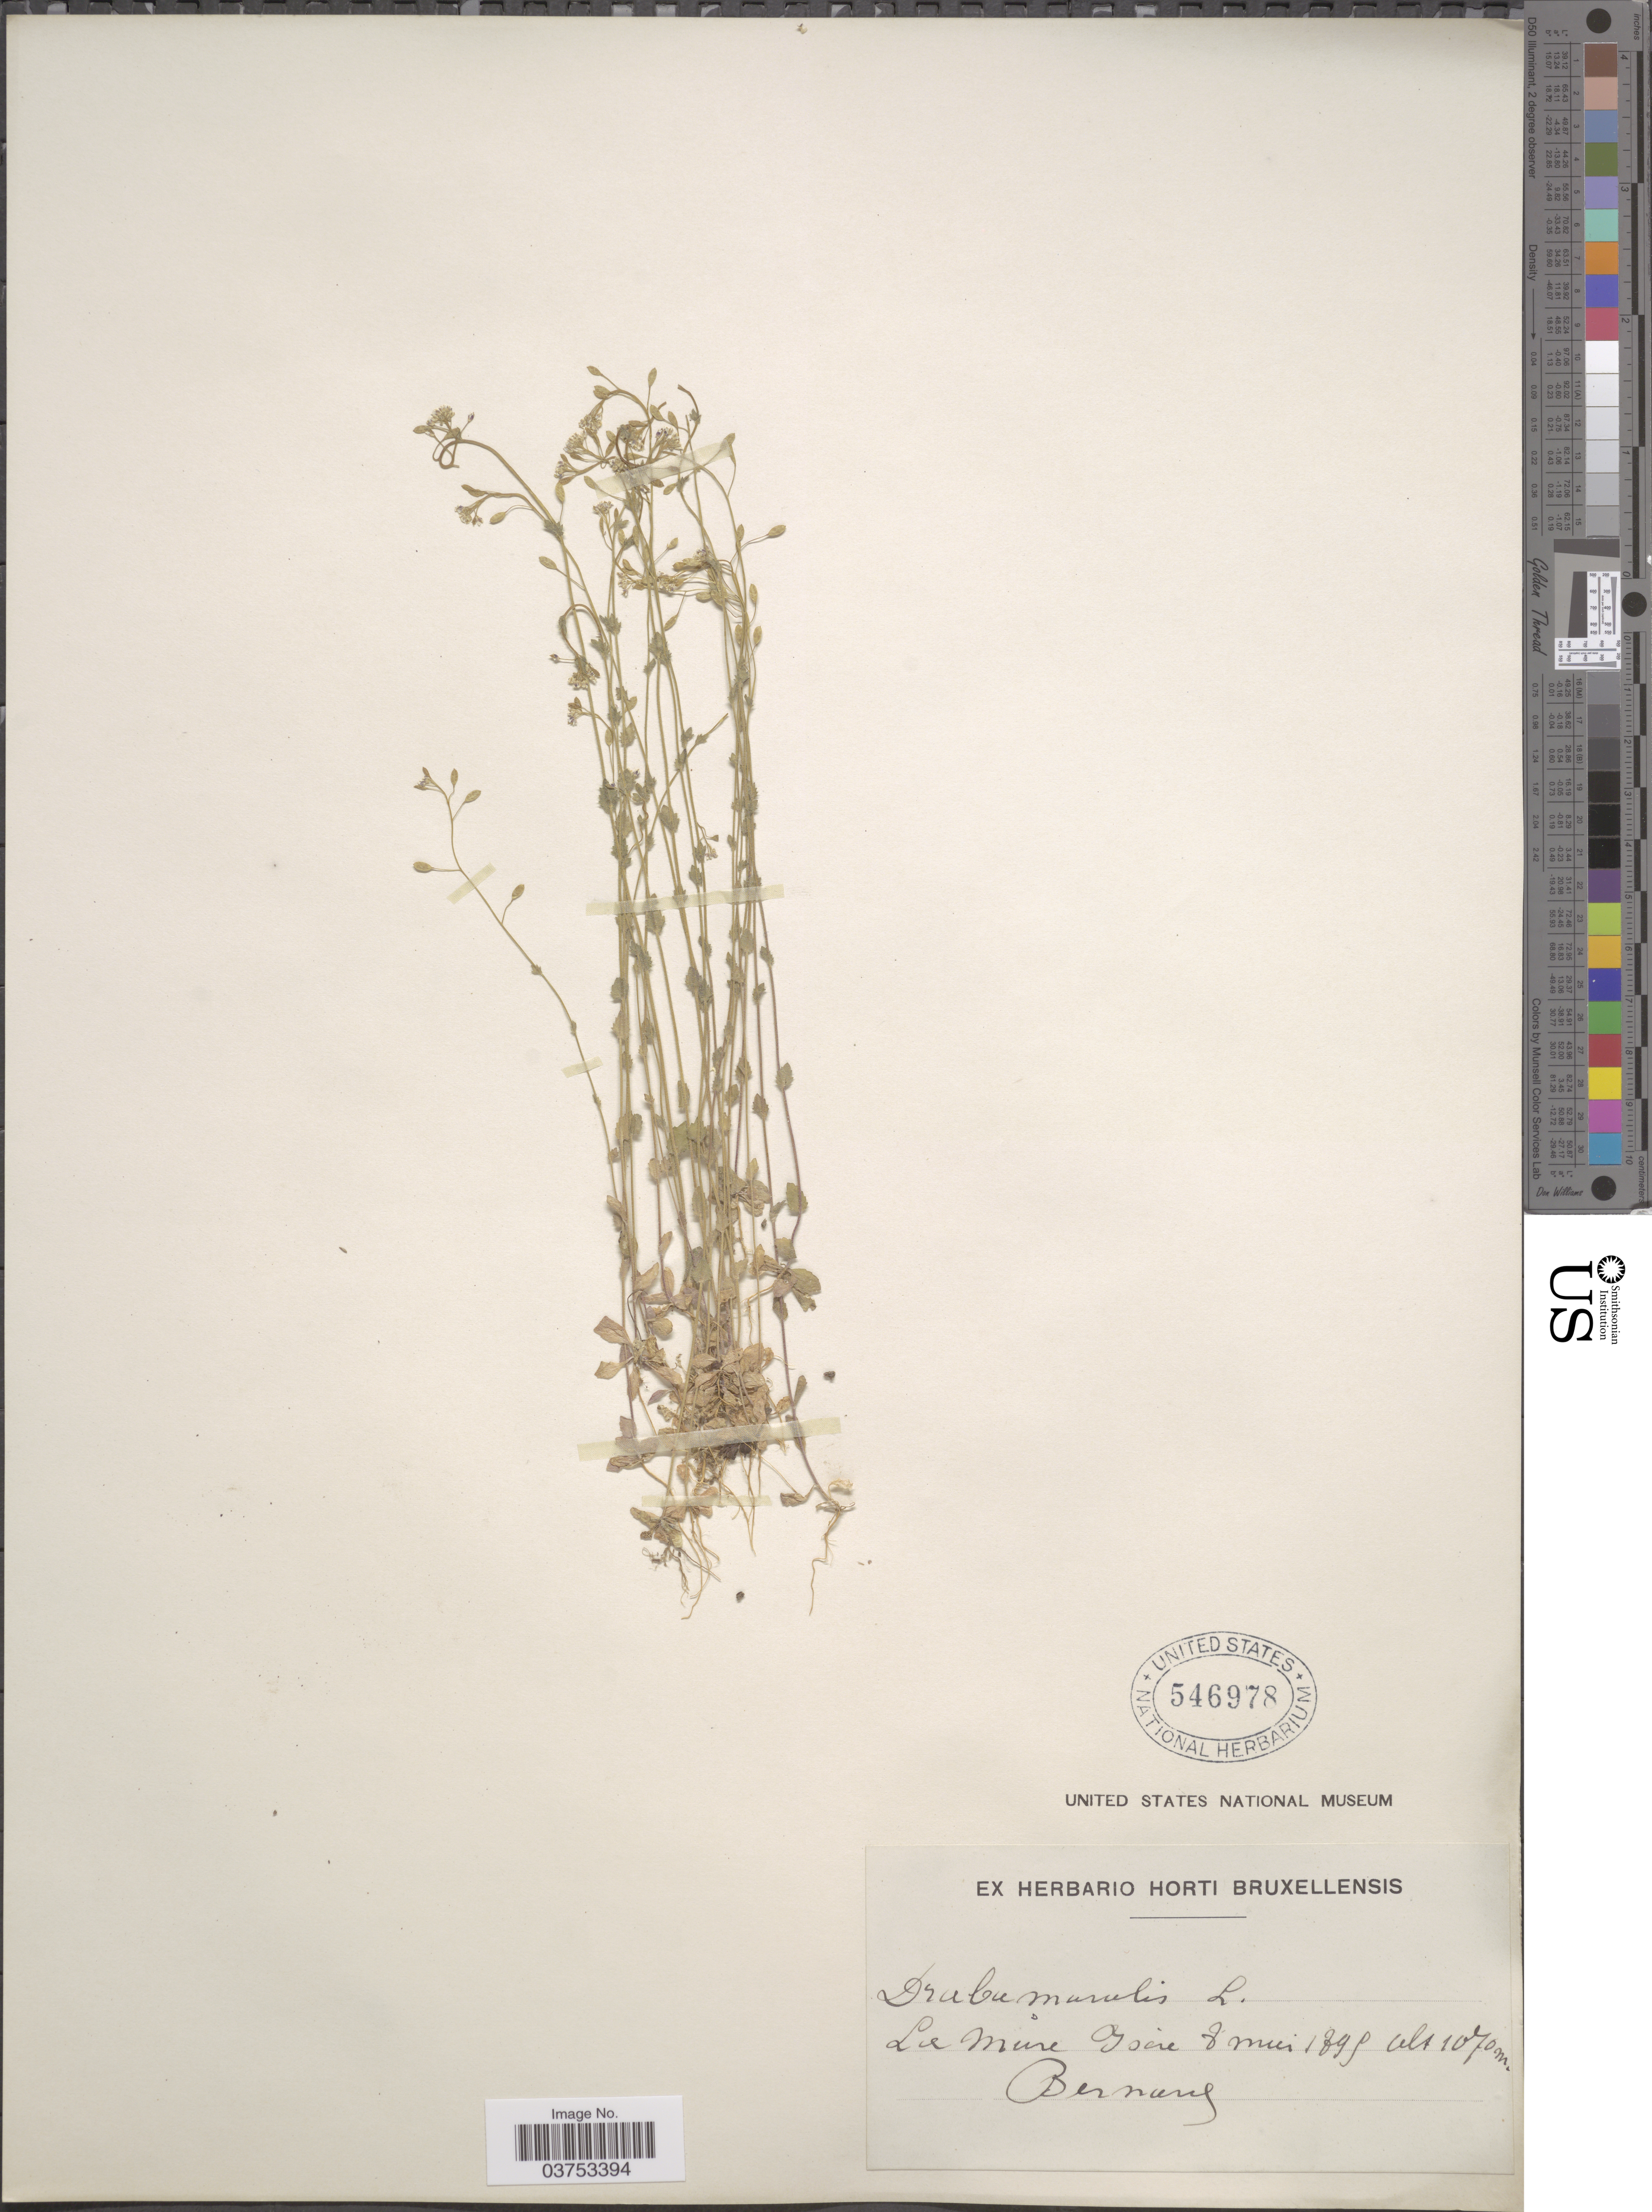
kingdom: Plantae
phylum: Tracheophyta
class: Magnoliopsida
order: Brassicales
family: Brassicaceae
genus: Draba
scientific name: Draba muralis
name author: L.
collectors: -. Bernard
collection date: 1895-05-06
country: France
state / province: Auvergne-Rhône-Alpes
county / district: Isère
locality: La Můre Isère.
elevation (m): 1070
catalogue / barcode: US 546978